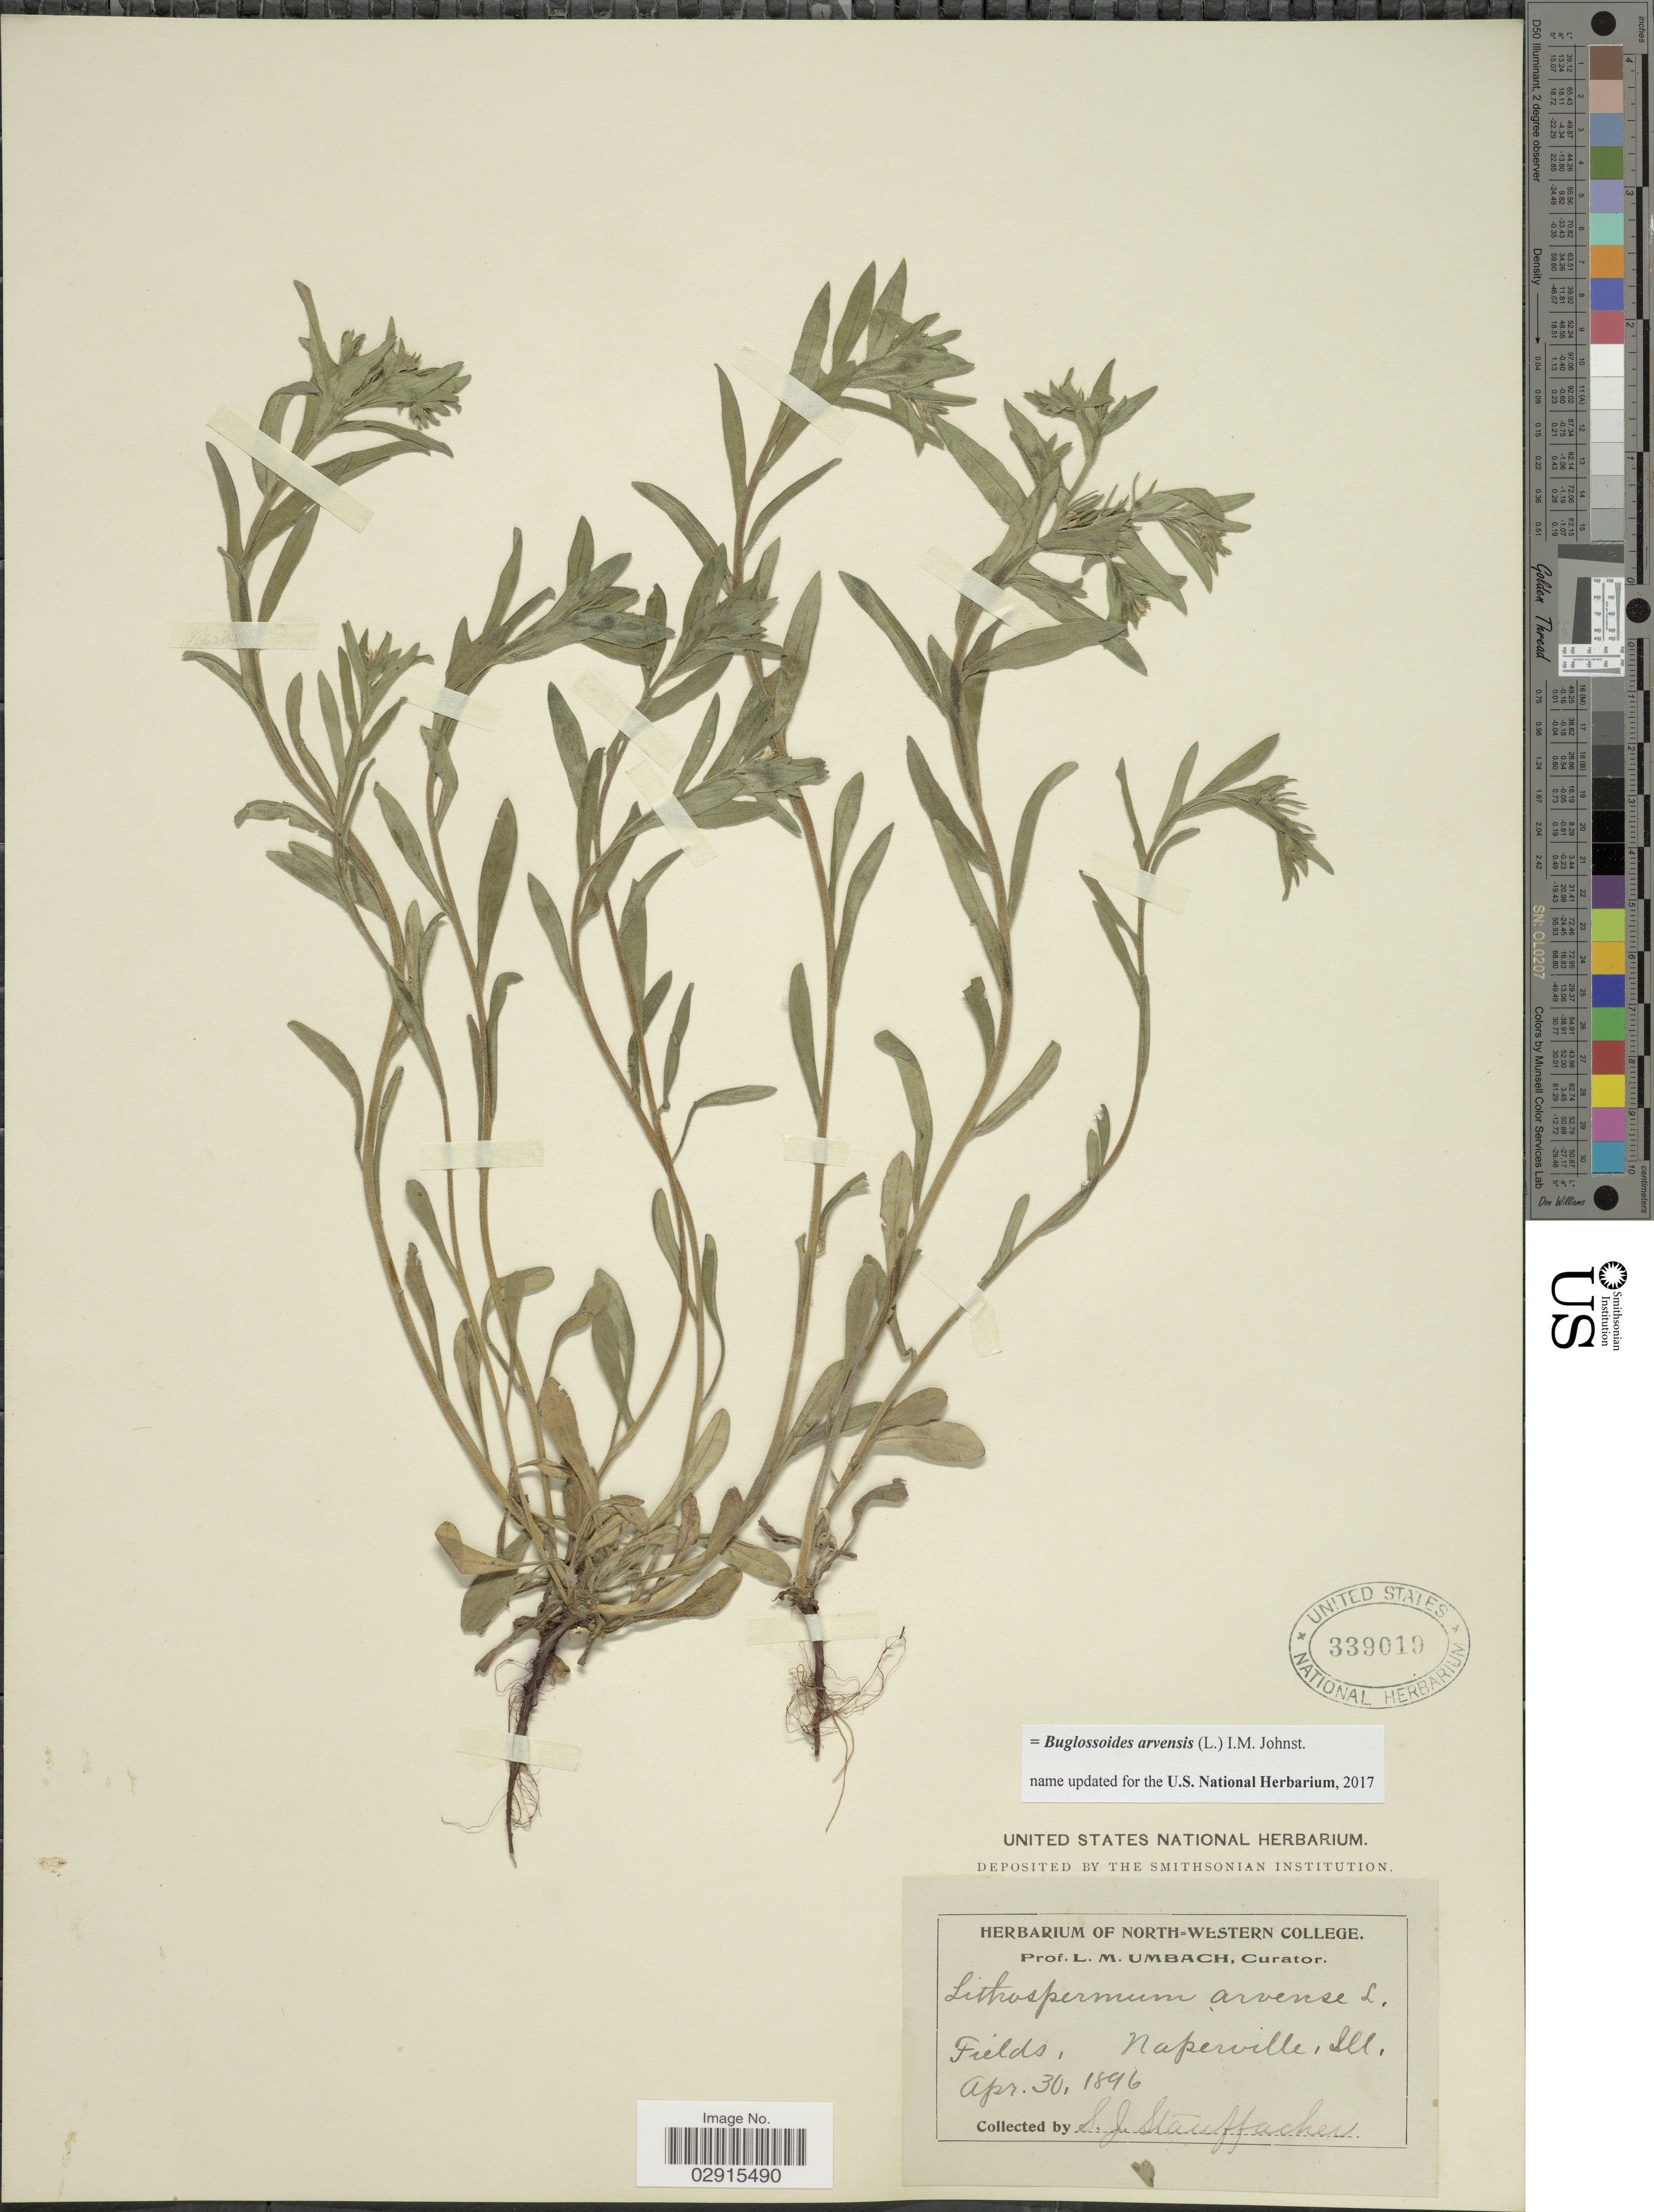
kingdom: Plantae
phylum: Tracheophyta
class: Magnoliopsida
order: Boraginales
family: Boraginaceae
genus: Buglossoides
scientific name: Buglossoides arvensis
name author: (L.) I.M. Johnst.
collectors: S. Stauffacher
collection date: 1896-04-30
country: United States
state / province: Illinois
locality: Naperville.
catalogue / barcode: US 339019